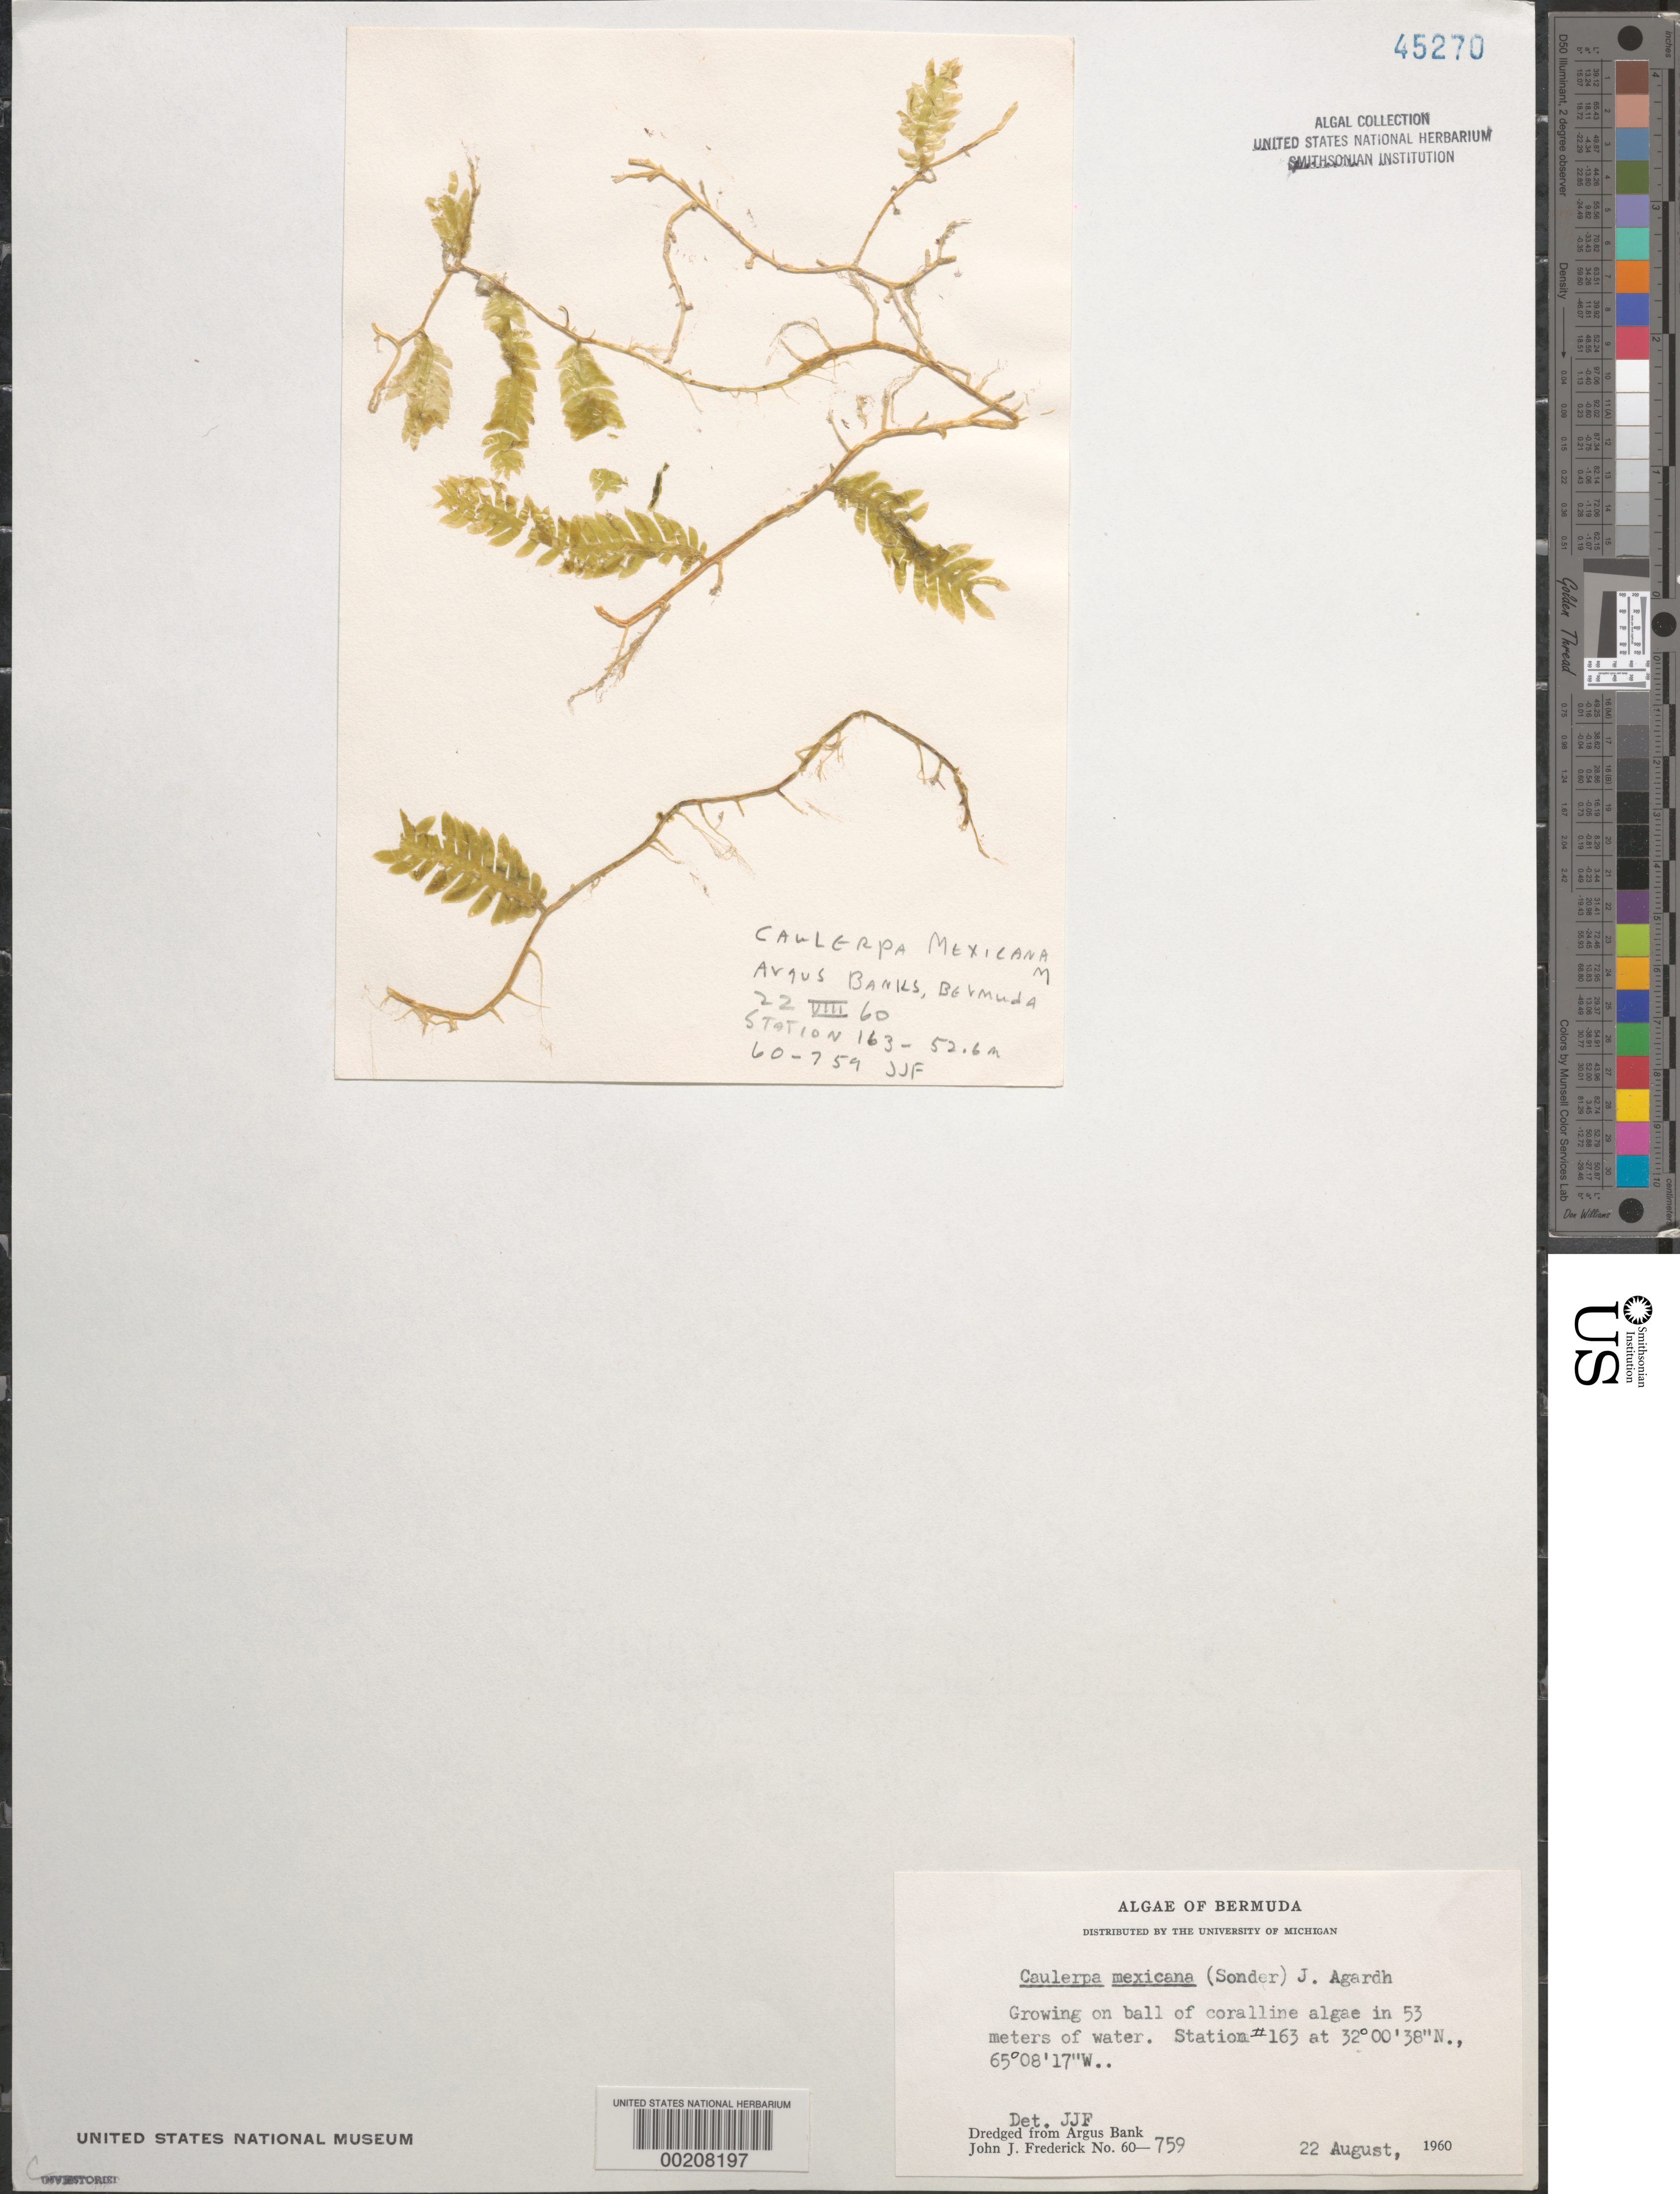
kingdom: Plantae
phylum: Chlorophyta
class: Ulvophyceae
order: Bryopsidales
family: Caulerpaceae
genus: Caulerpa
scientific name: Caulerpa mexicana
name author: Sond. ex Kütz.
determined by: Frederick, J. J.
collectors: J. Frederick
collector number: JJF 60-759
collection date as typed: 22 Aug 1960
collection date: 1960-08-22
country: Bermuda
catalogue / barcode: US 45270